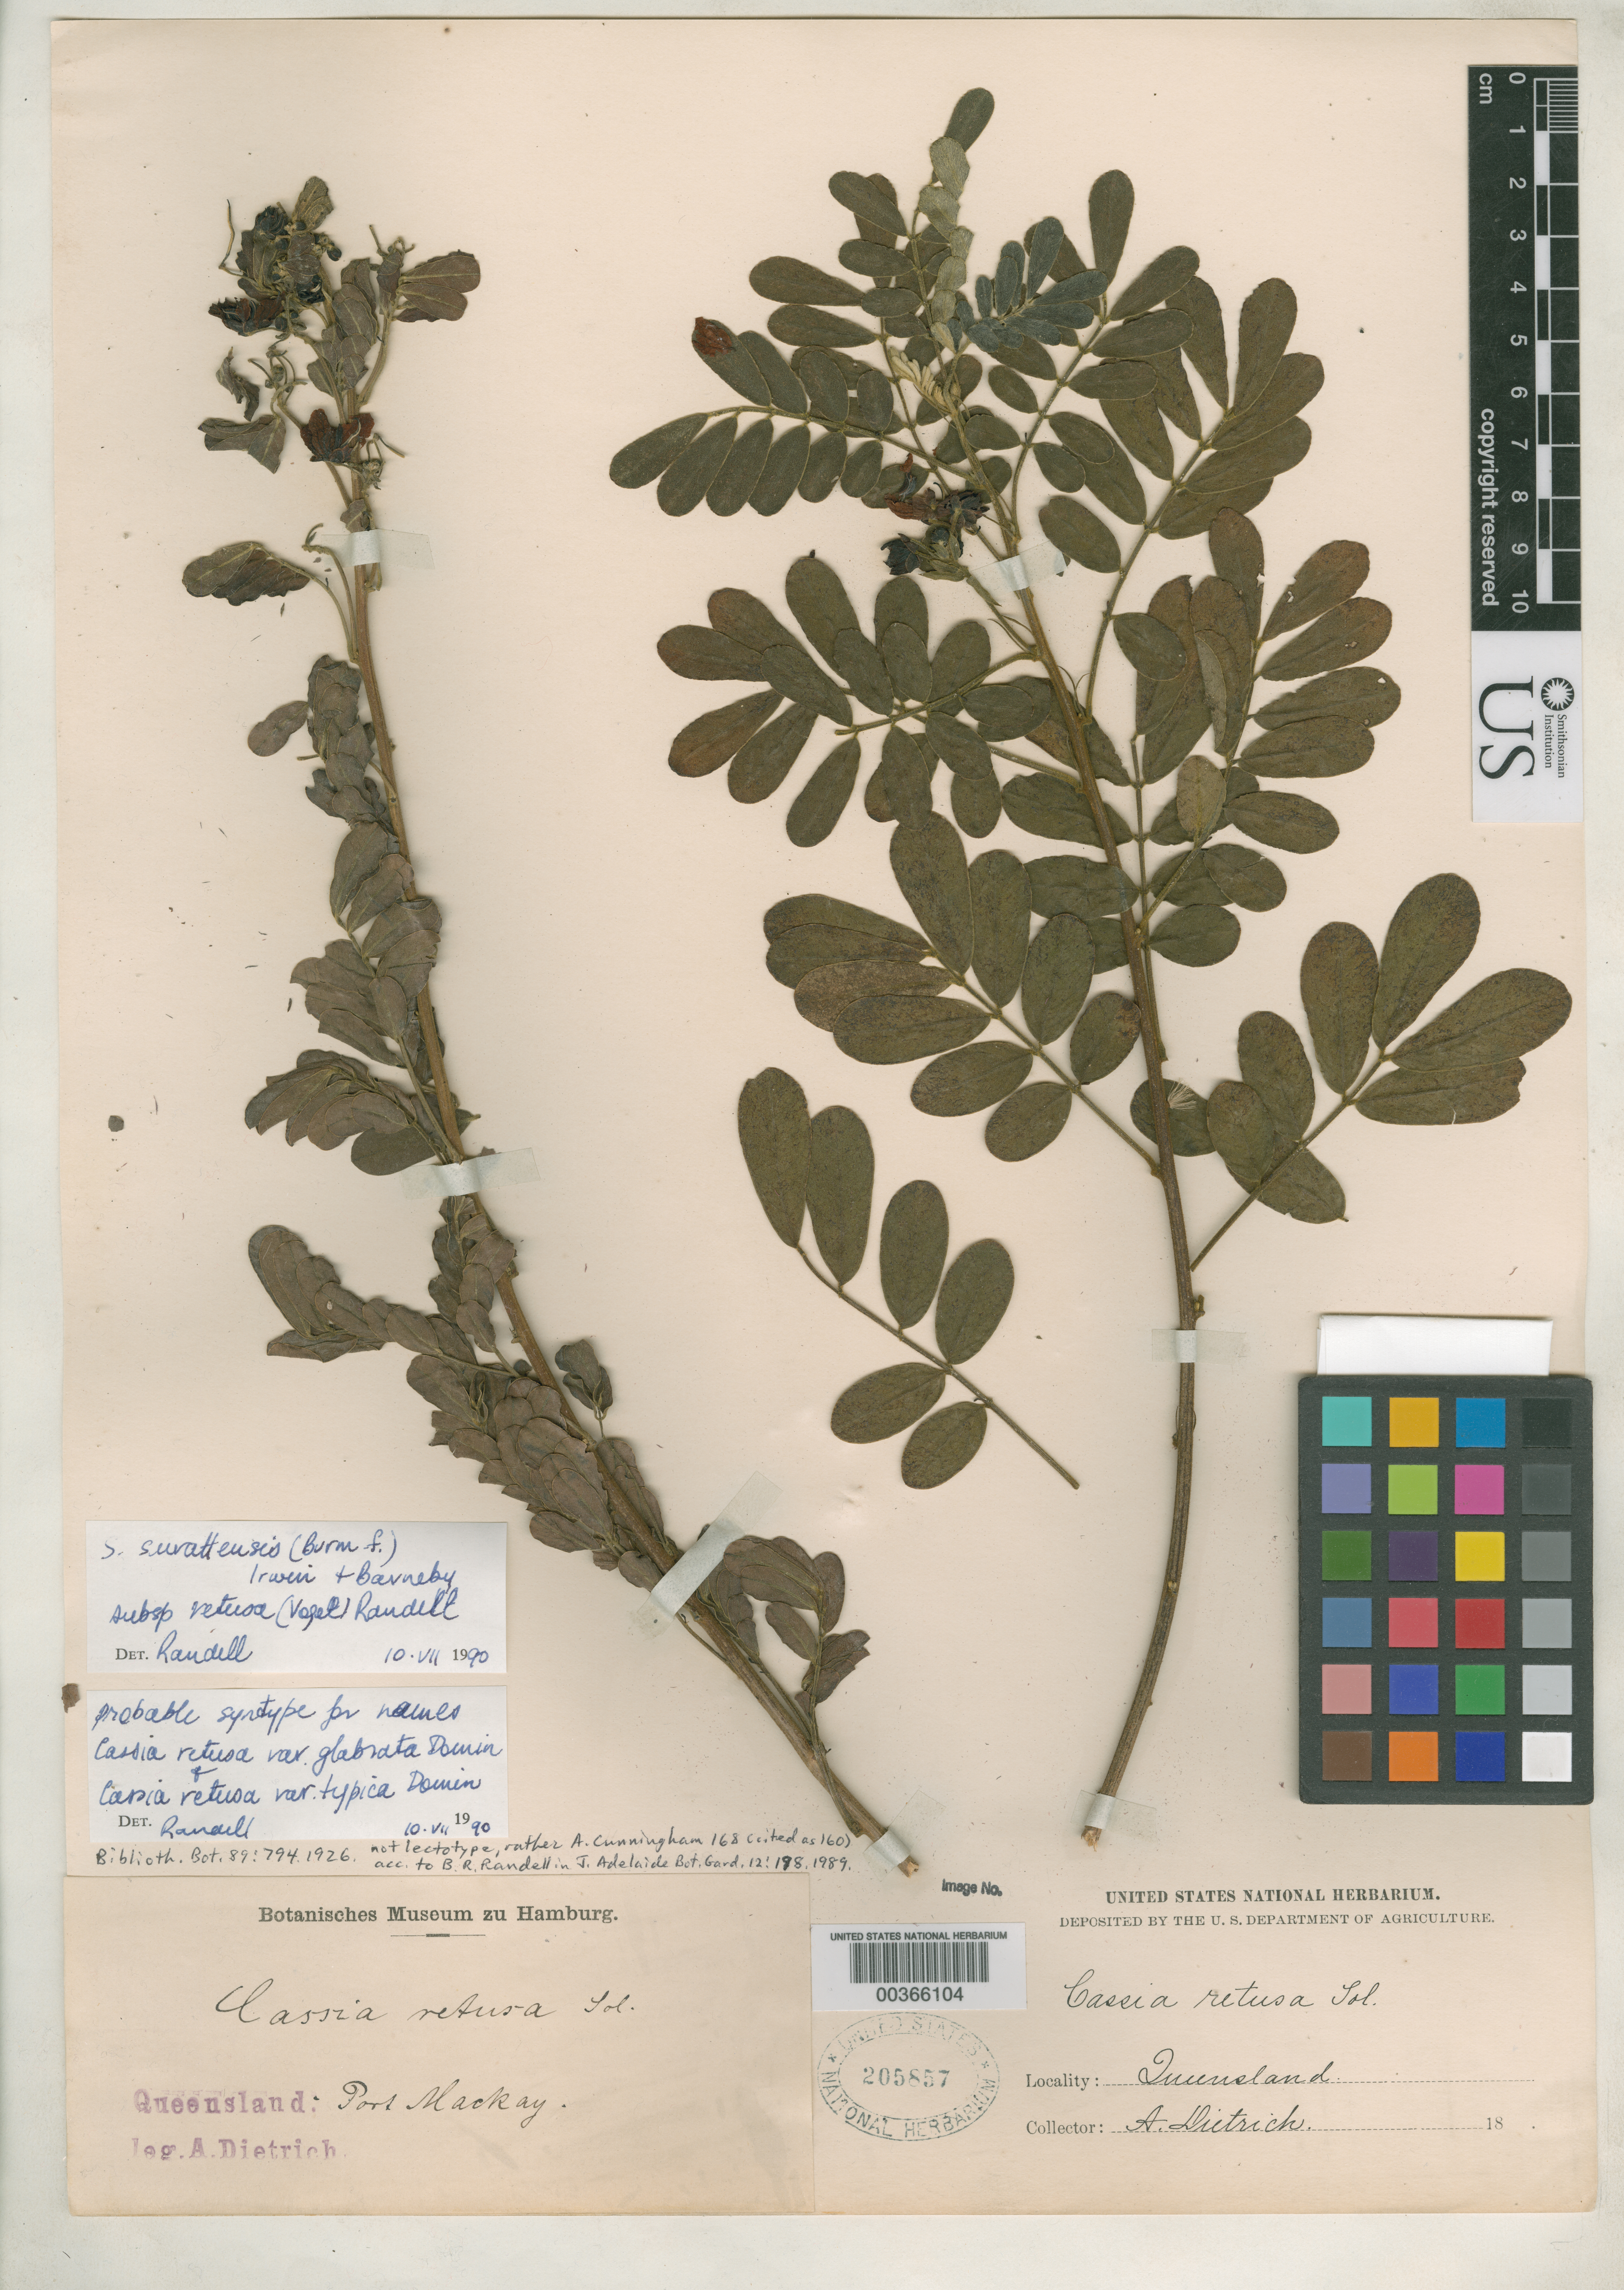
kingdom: Plantae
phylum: Tracheophyta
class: Magnoliopsida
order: Fabales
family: Fabaceae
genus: Cassia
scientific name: Cassia retusa var. glabrata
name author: Domin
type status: Possible Syntype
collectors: A. Dietrich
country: Australia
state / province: Queensland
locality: Port Mackay.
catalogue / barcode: US 205857